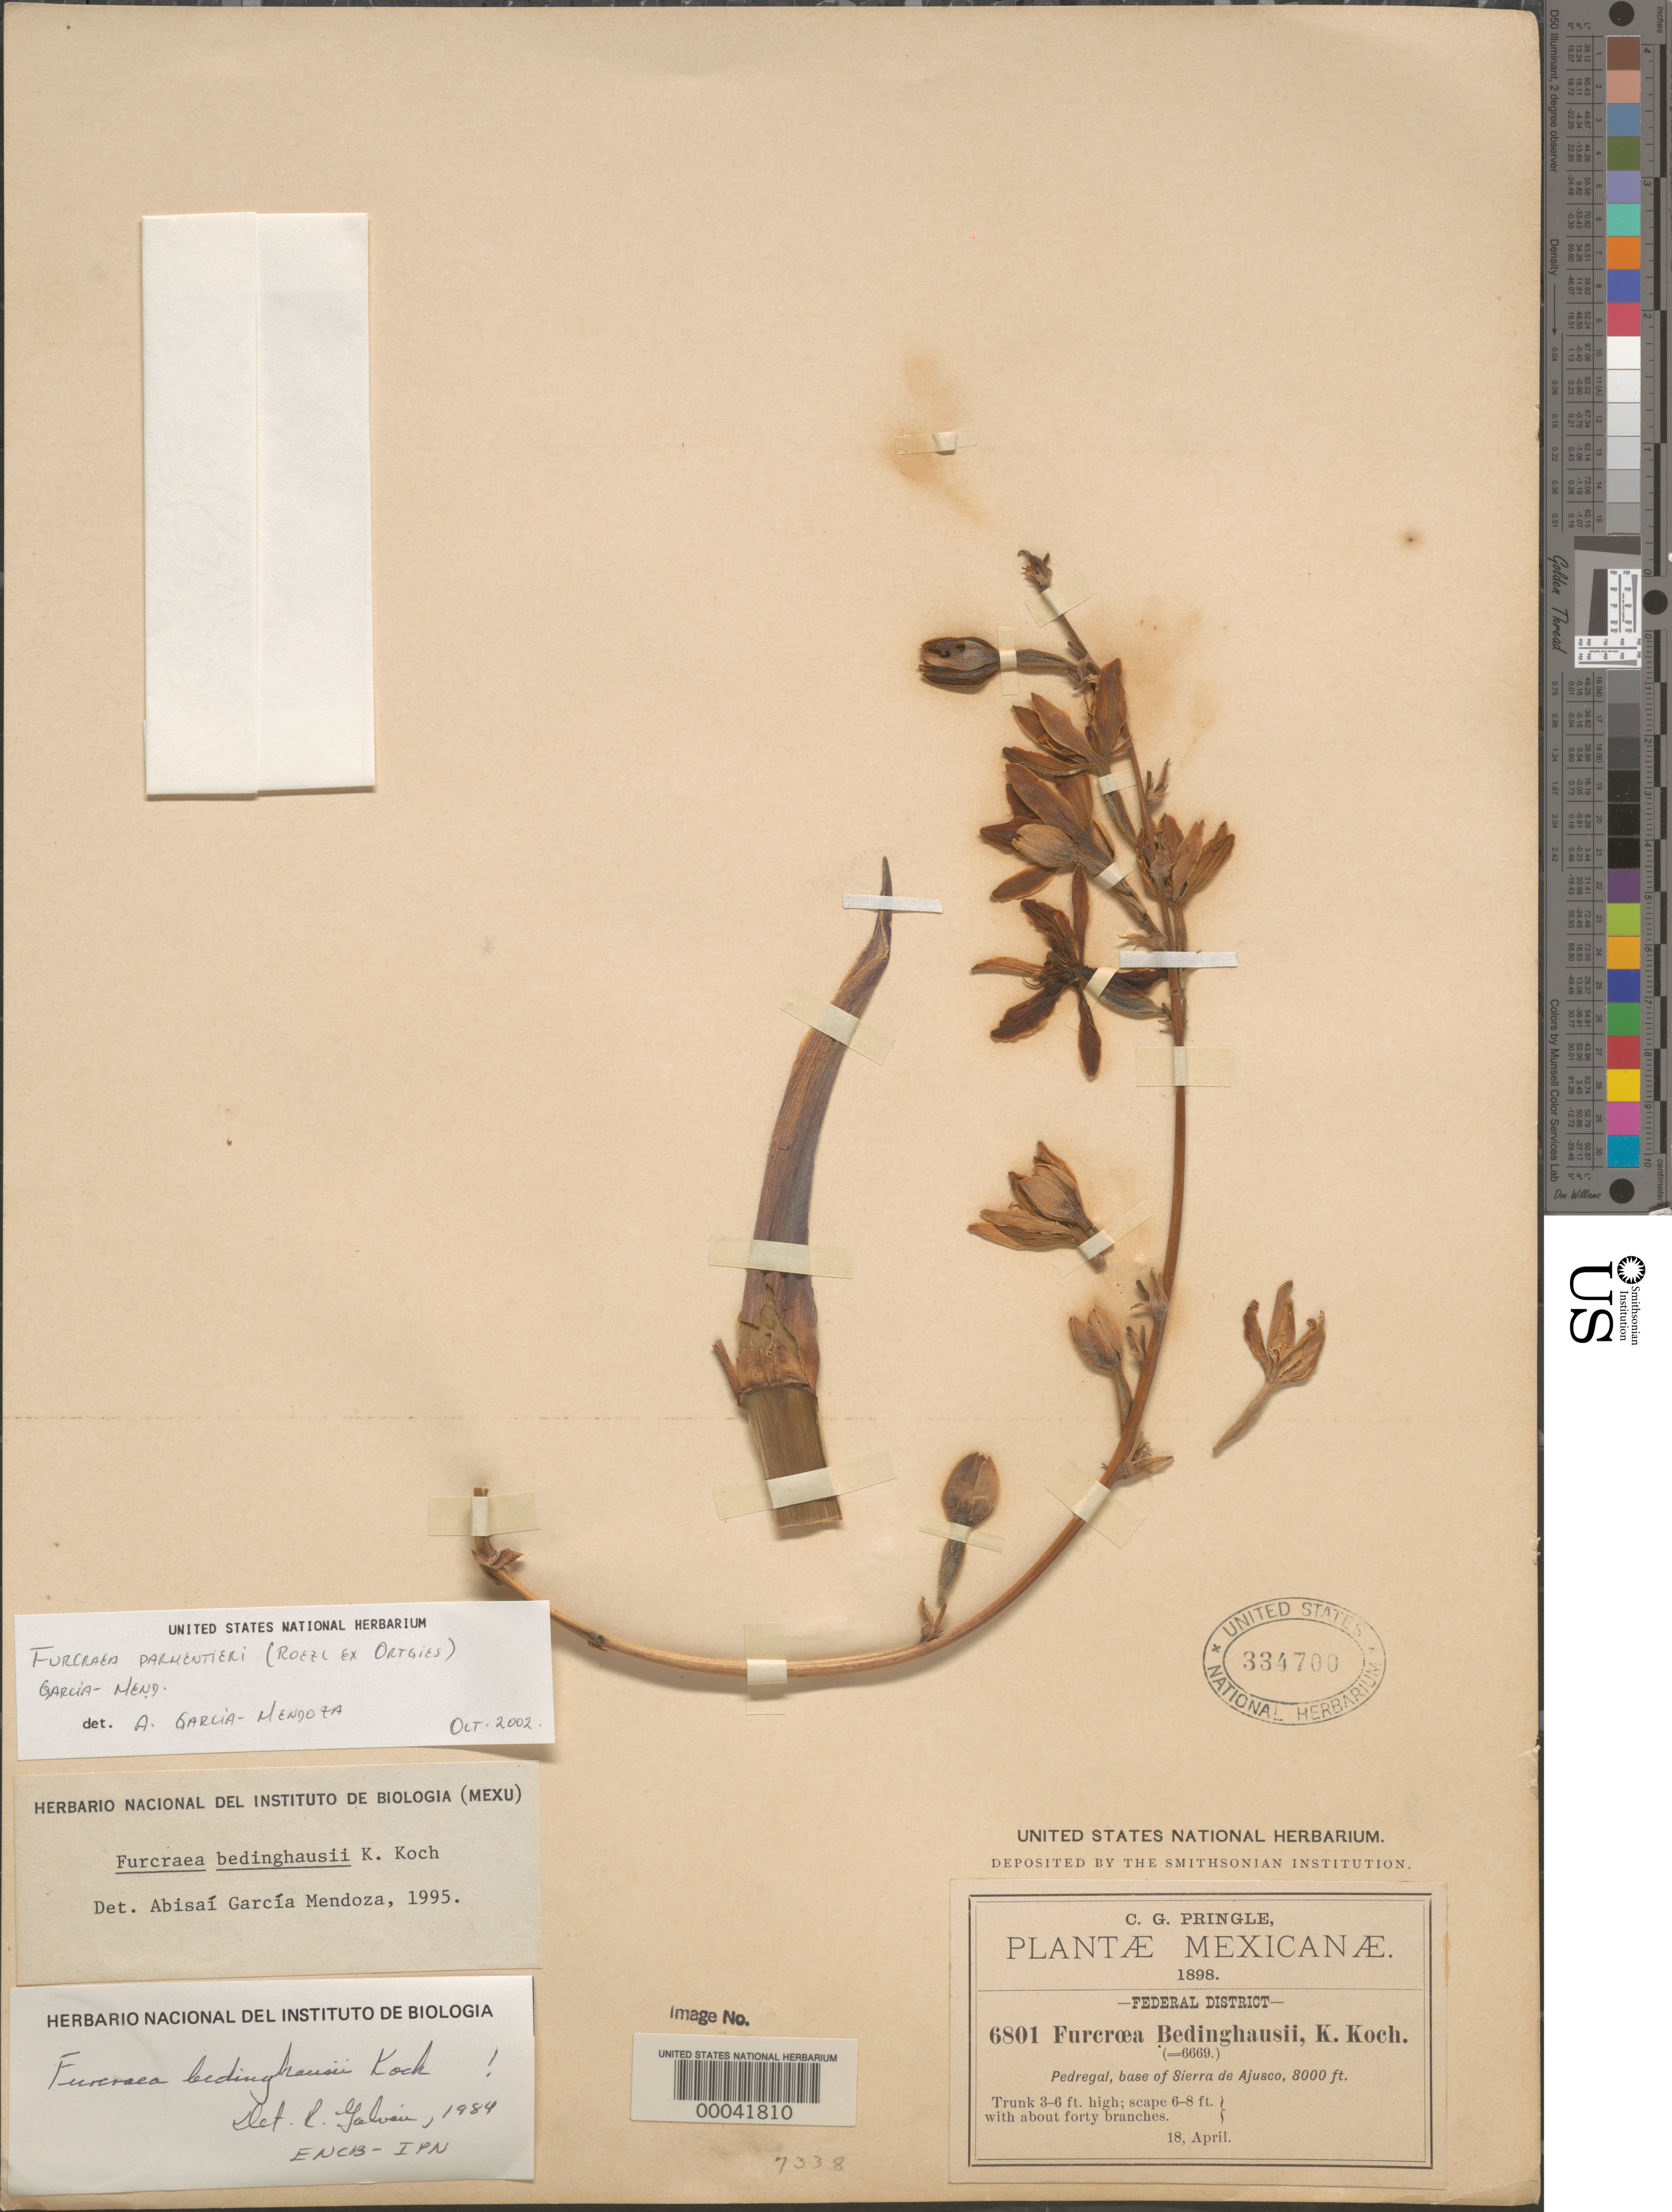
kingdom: Plantae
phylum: Tracheophyta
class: Liliopsida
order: Asparagales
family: Asparagaceae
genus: Furcraea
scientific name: Furcraea parmentieri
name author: (Roezl) García-Mend.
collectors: C. G. Pringle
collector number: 6801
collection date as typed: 18 Apr 1898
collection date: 1898-04-18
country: Mexico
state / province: Distrito Federal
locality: Pedregal, base of Sierra de Ajusco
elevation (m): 2438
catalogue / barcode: US 334700